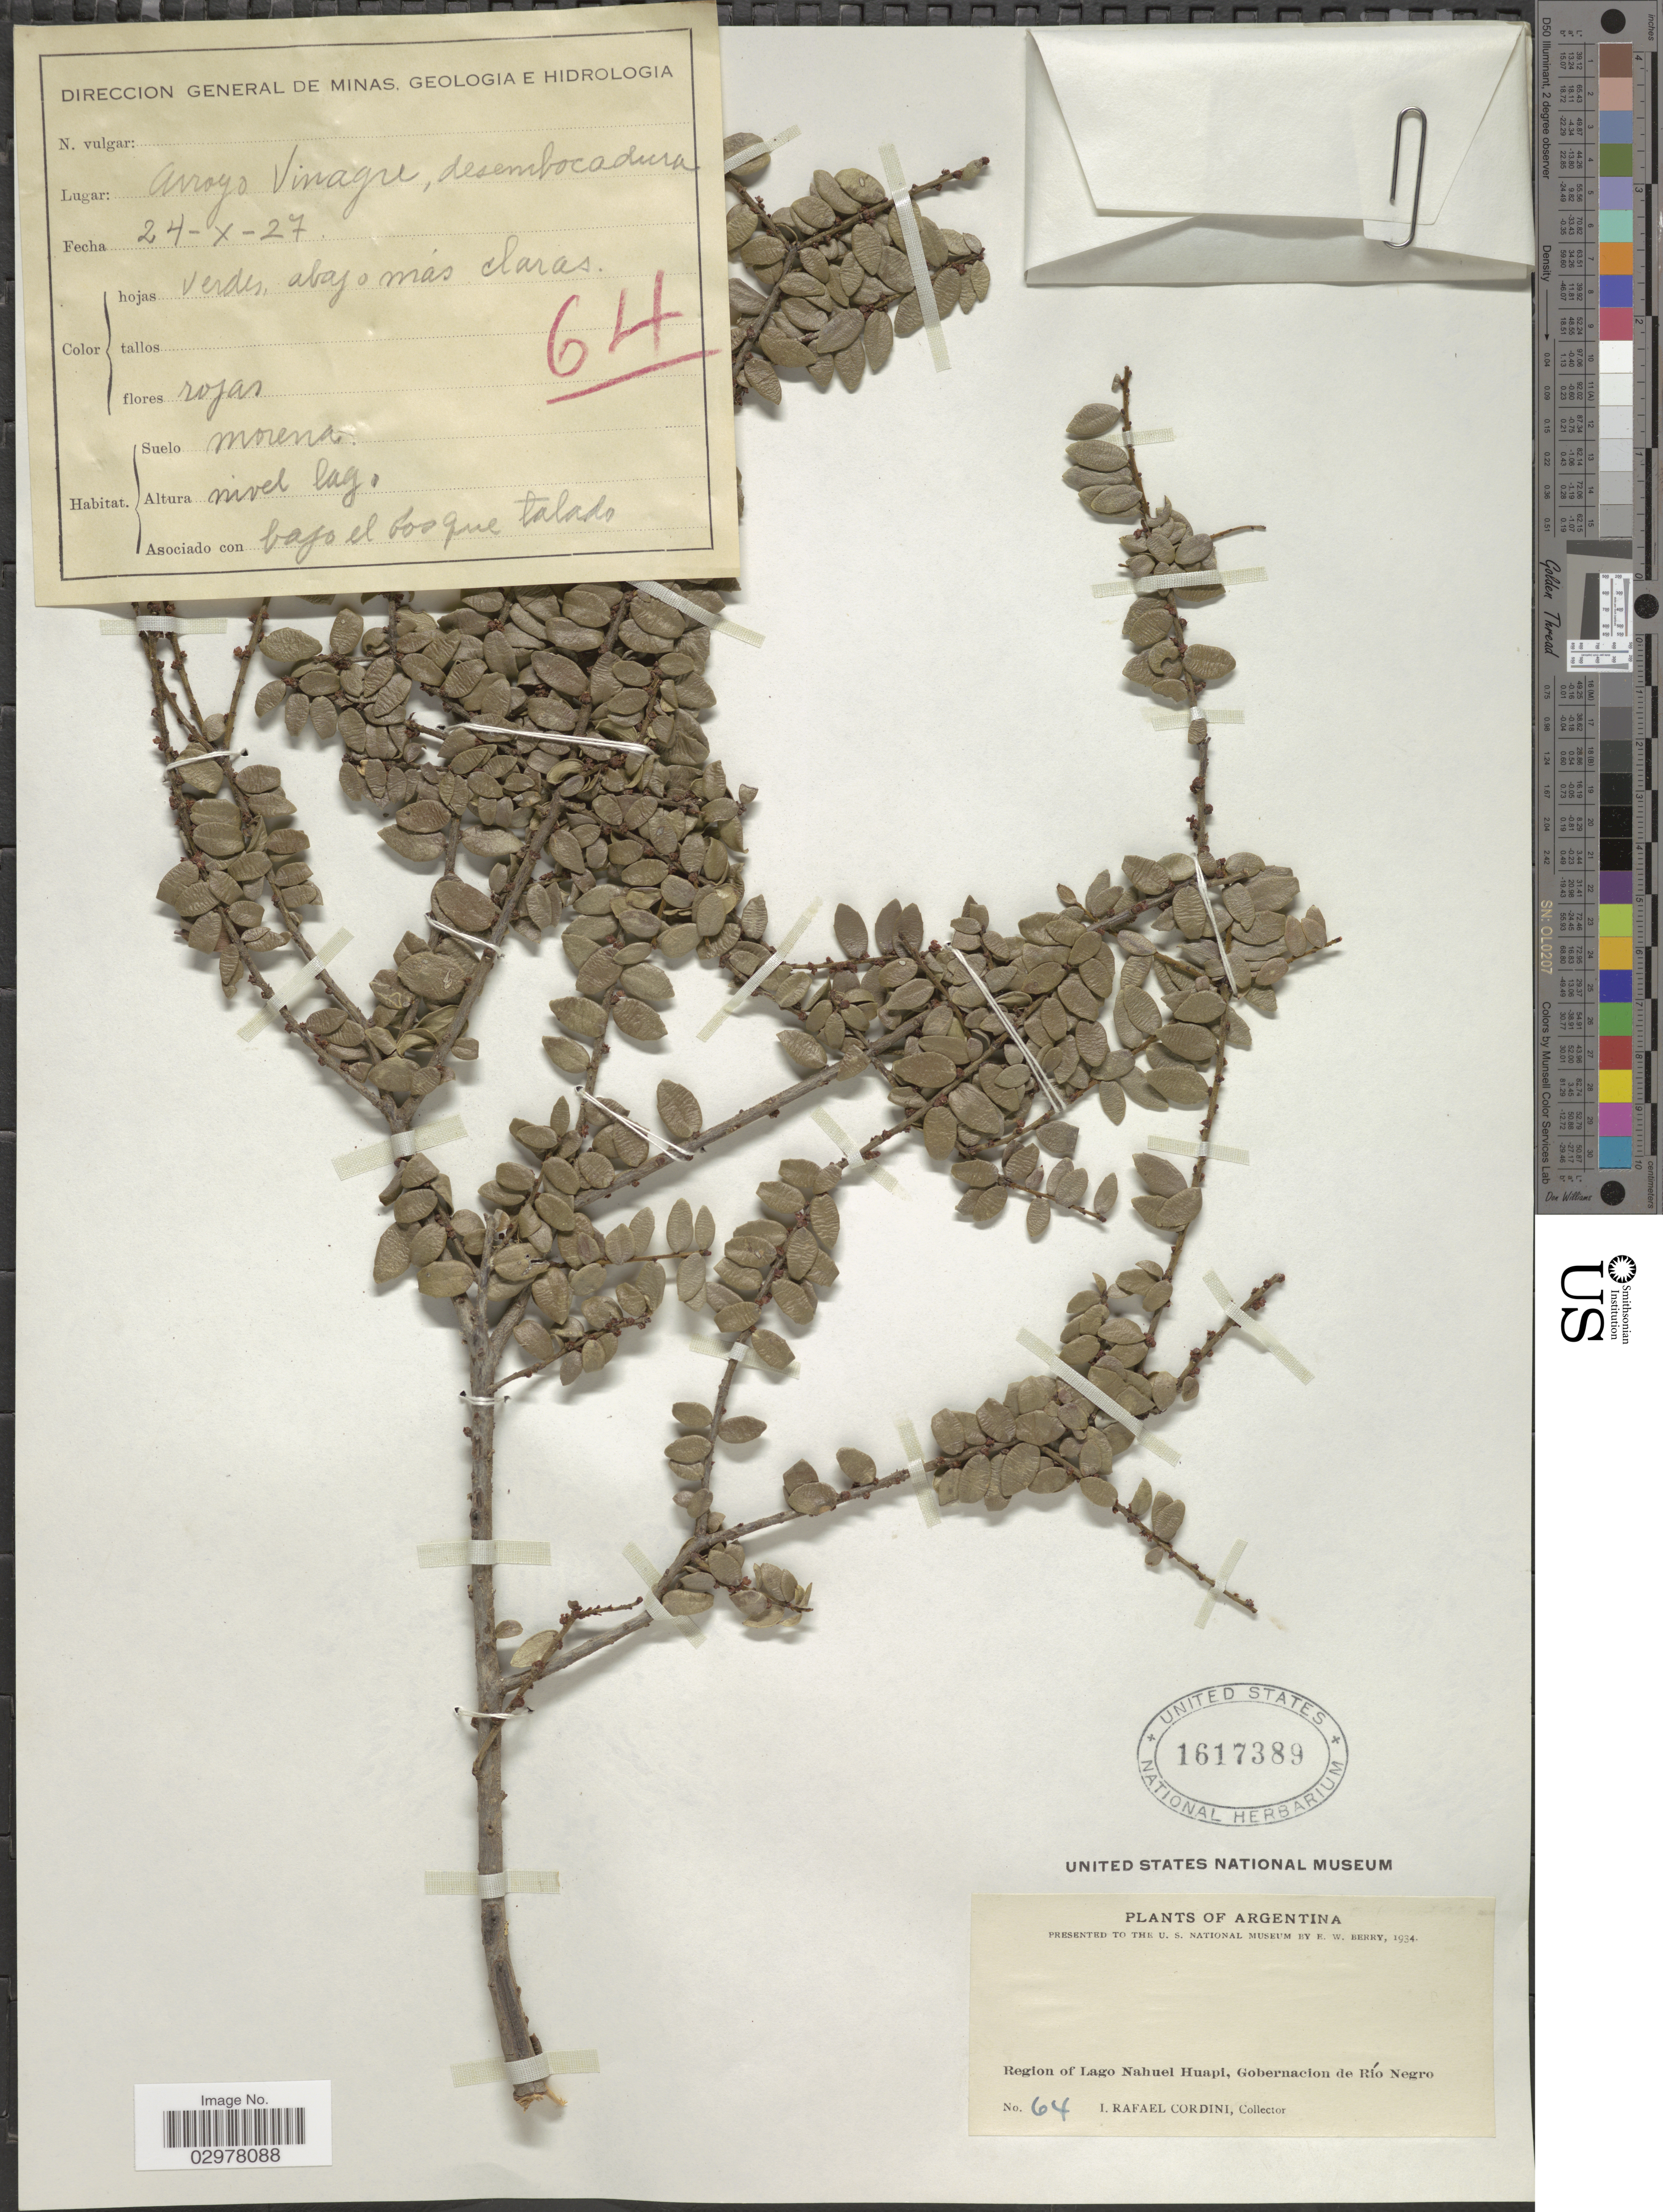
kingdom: Plantae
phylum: Tracheophyta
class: Magnoliopsida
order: Ericales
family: Ericaceae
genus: Pernettya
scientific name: Pernettya sp.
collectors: I. Cordini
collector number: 64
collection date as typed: Transcribed d/m/y: 24/10/27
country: Argentina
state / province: Rio Negro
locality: Region of Lago Nahuel Huapi, Gobernacion de Río Negro. Arroyo Vinagre.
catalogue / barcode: US 1617389